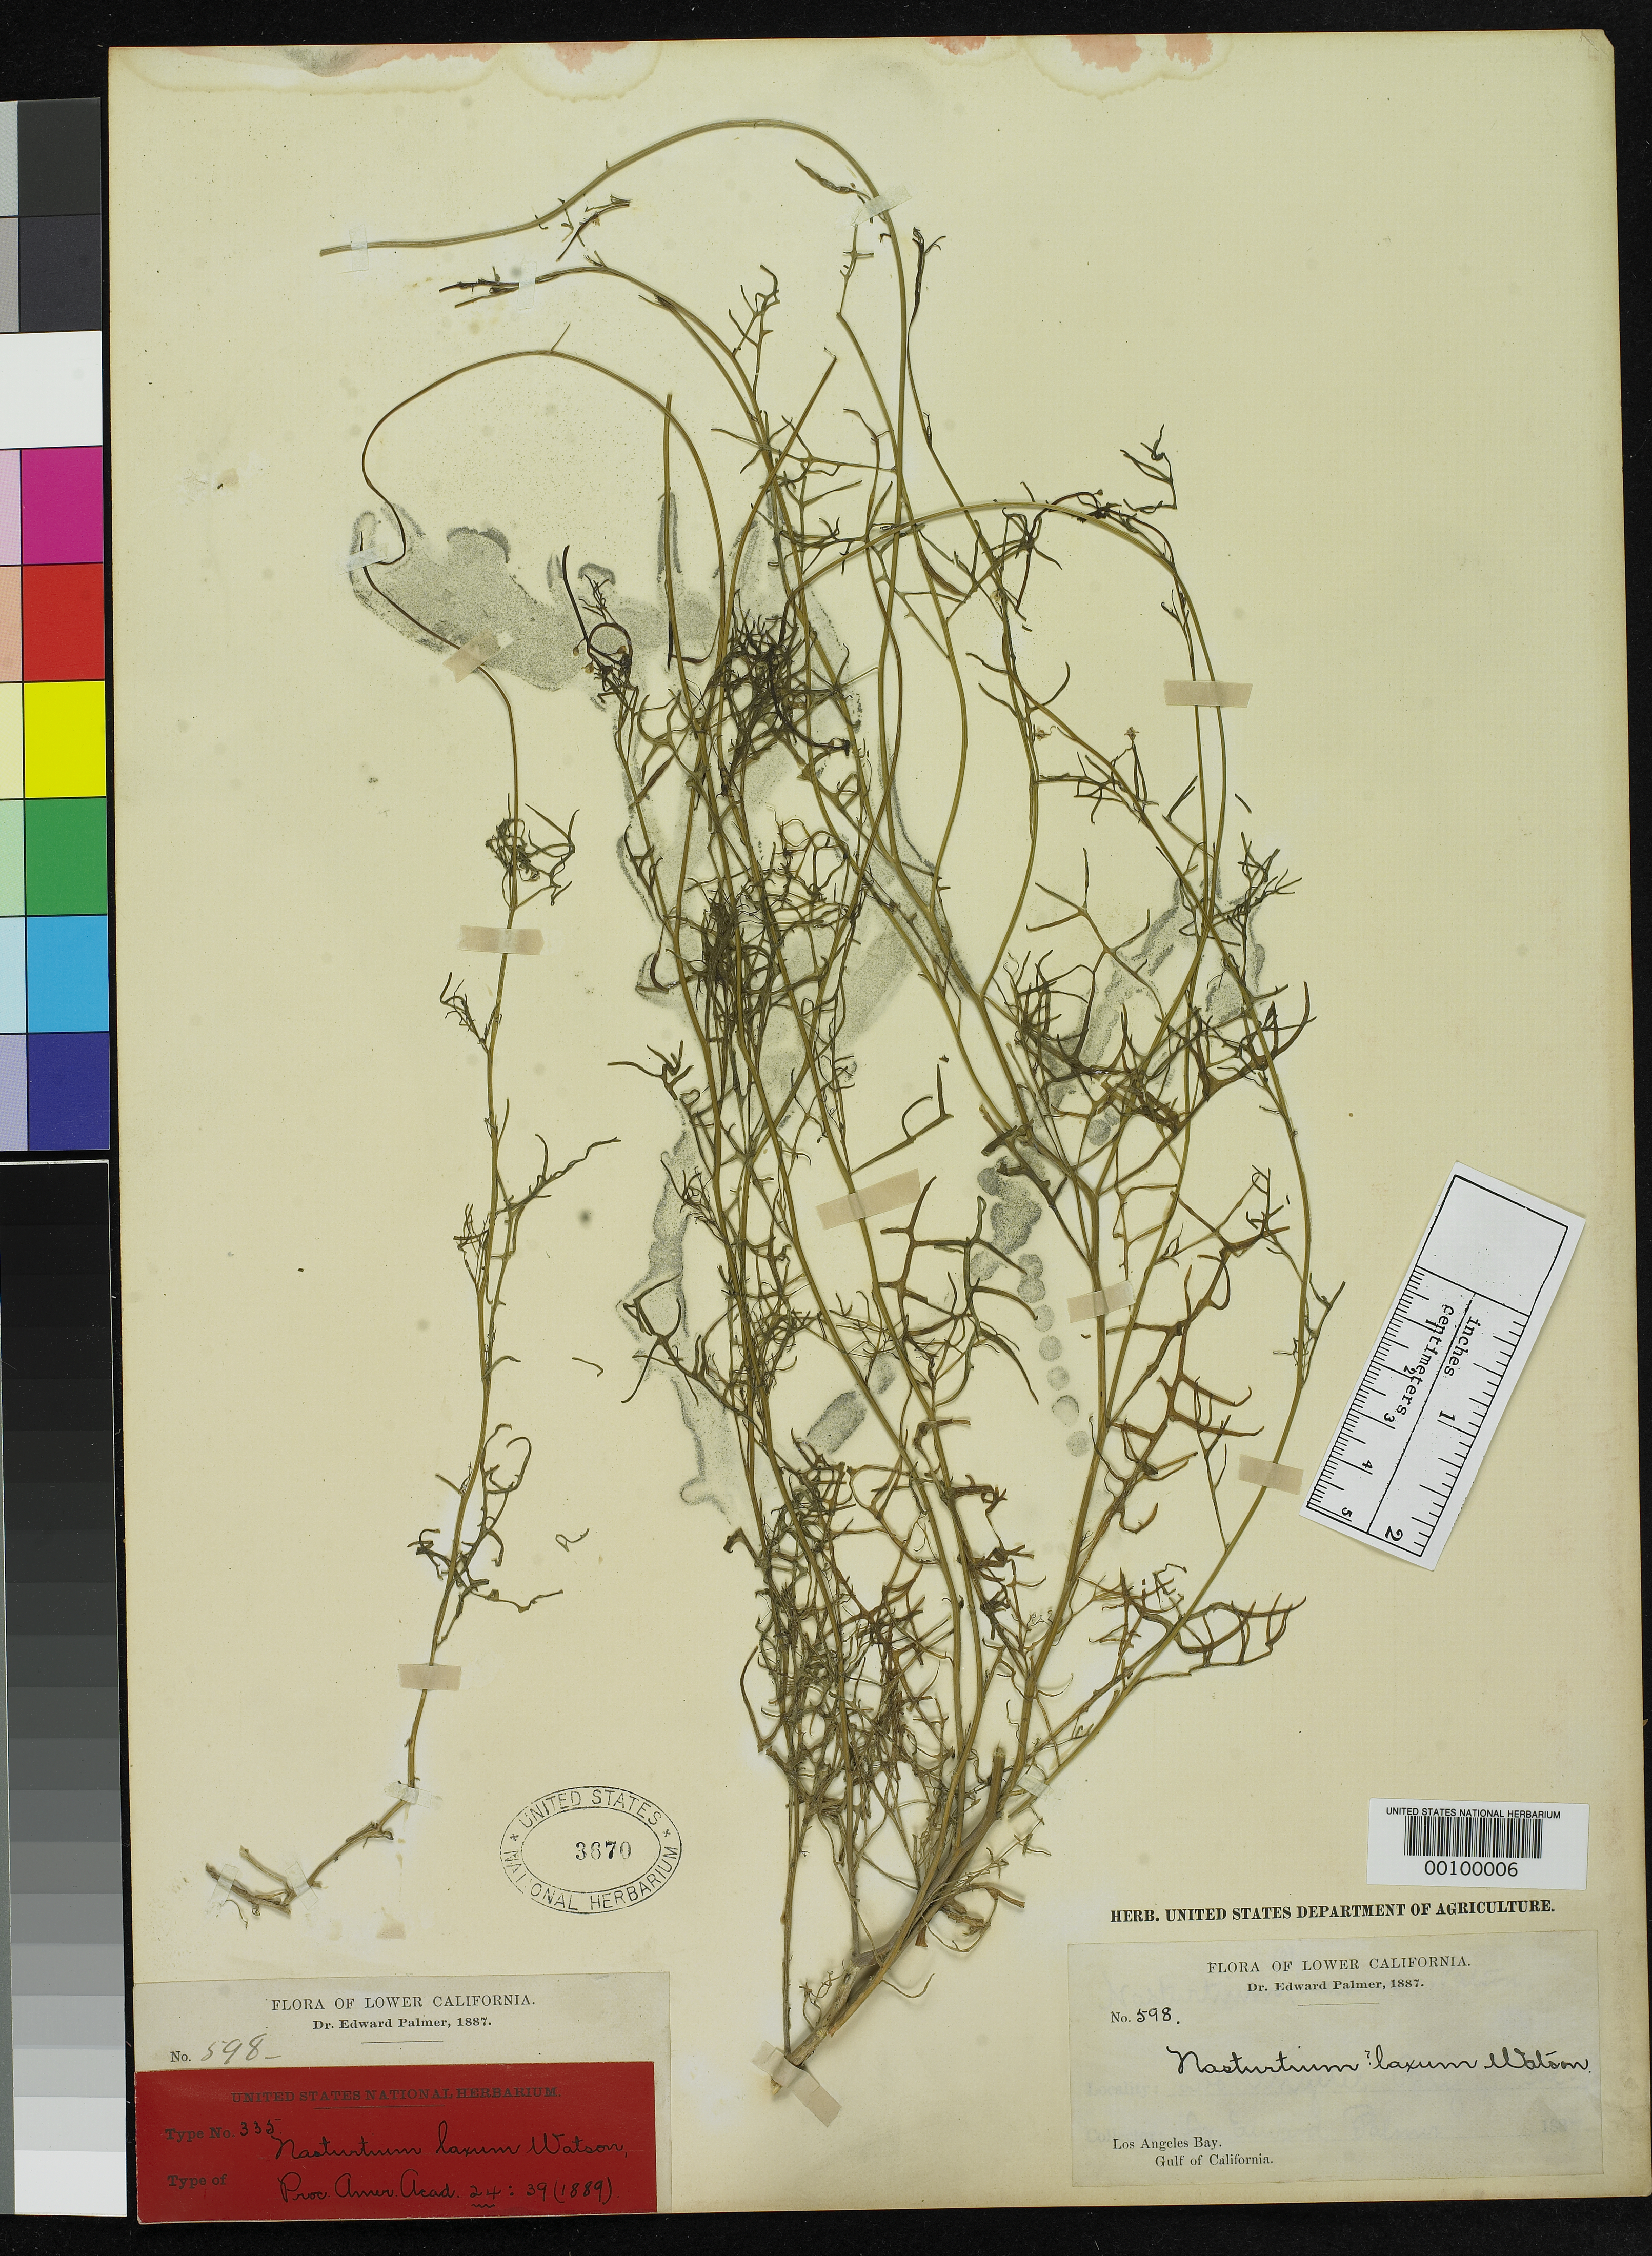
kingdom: Plantae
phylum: Tracheophyta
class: Magnoliopsida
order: Brassicales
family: Brassicaceae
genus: Nasturtium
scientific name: Nasturtium laxum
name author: S. Watson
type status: Isotype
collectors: E. Palmer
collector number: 598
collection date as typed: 1887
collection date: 1887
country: Mexico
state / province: Baja California Norte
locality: Near Los Angeles Bay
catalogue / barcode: US 3670